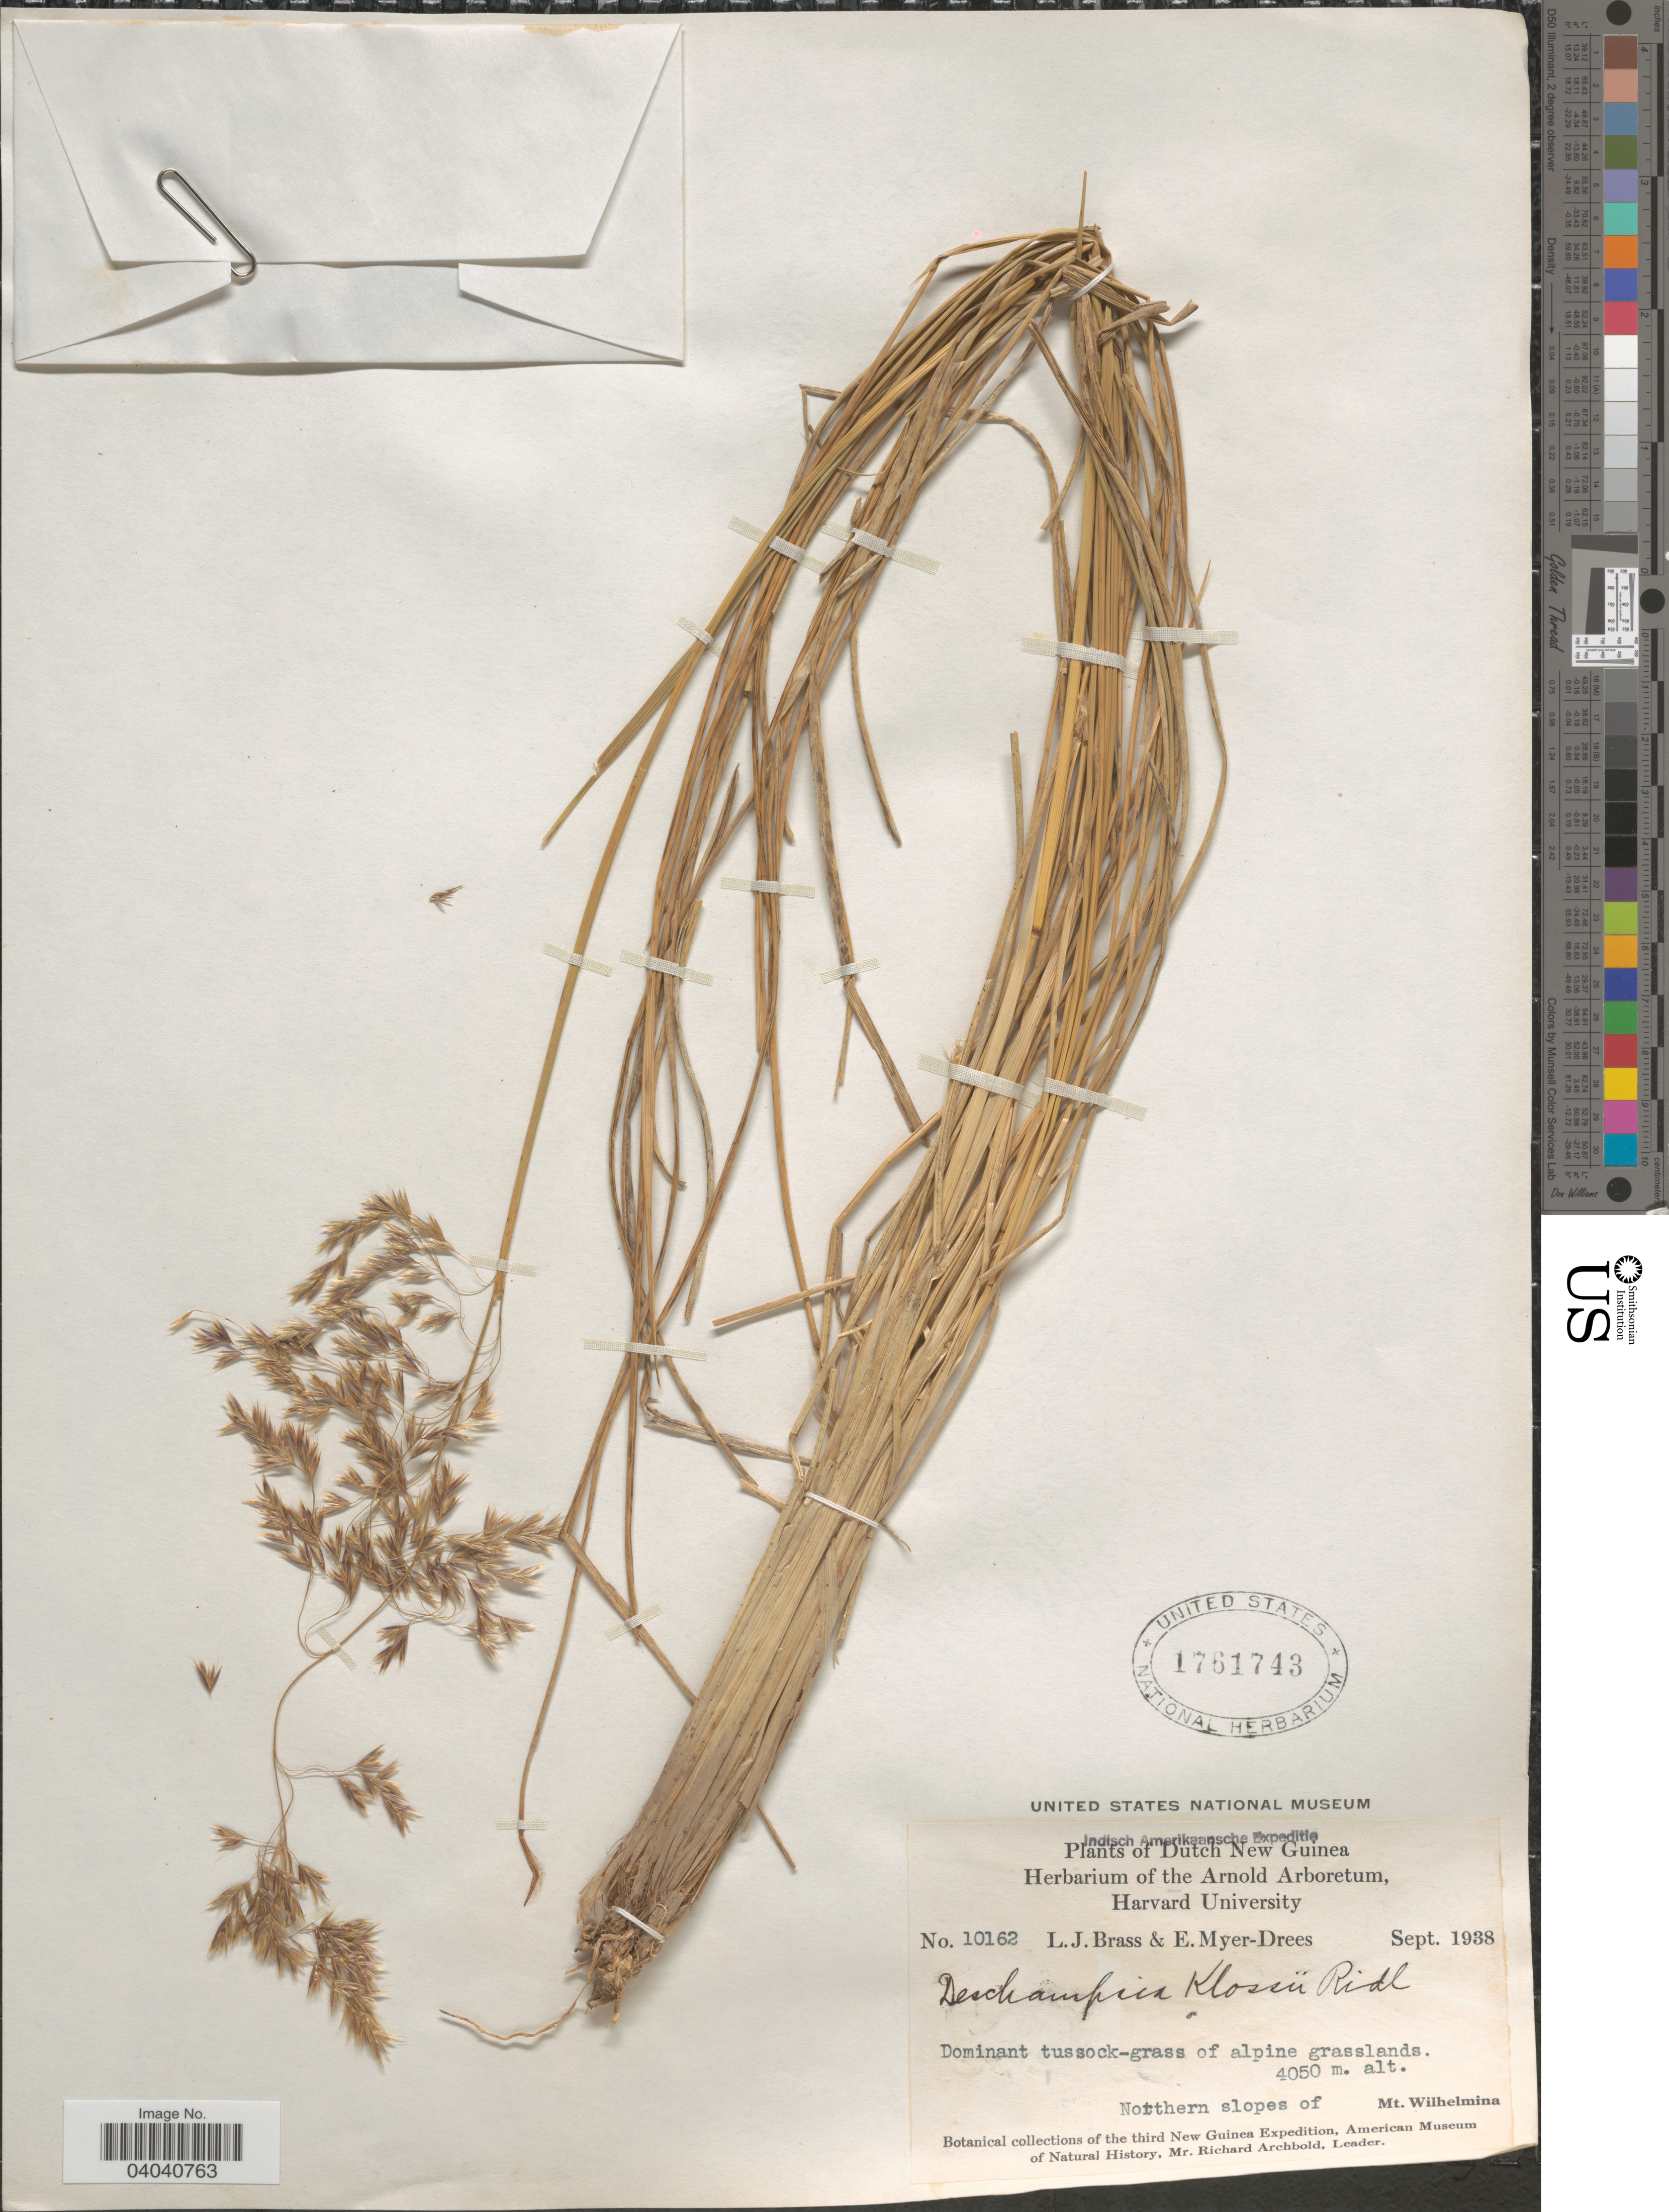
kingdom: Plantae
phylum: Tracheophyta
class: Liliopsida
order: Poales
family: Poaceae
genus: Deschampsia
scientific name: Deschampsia klossii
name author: Ridl.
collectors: L. J. Brass & E. Meijer-Drees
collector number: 10162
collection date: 1938-09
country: Indonesia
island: New Guinea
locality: Dutch New Guinea. Dominant tussock-grass of alpine grasslands. Northern slopes of Mt. Wilhelmina.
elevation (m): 4050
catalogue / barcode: US 1761743